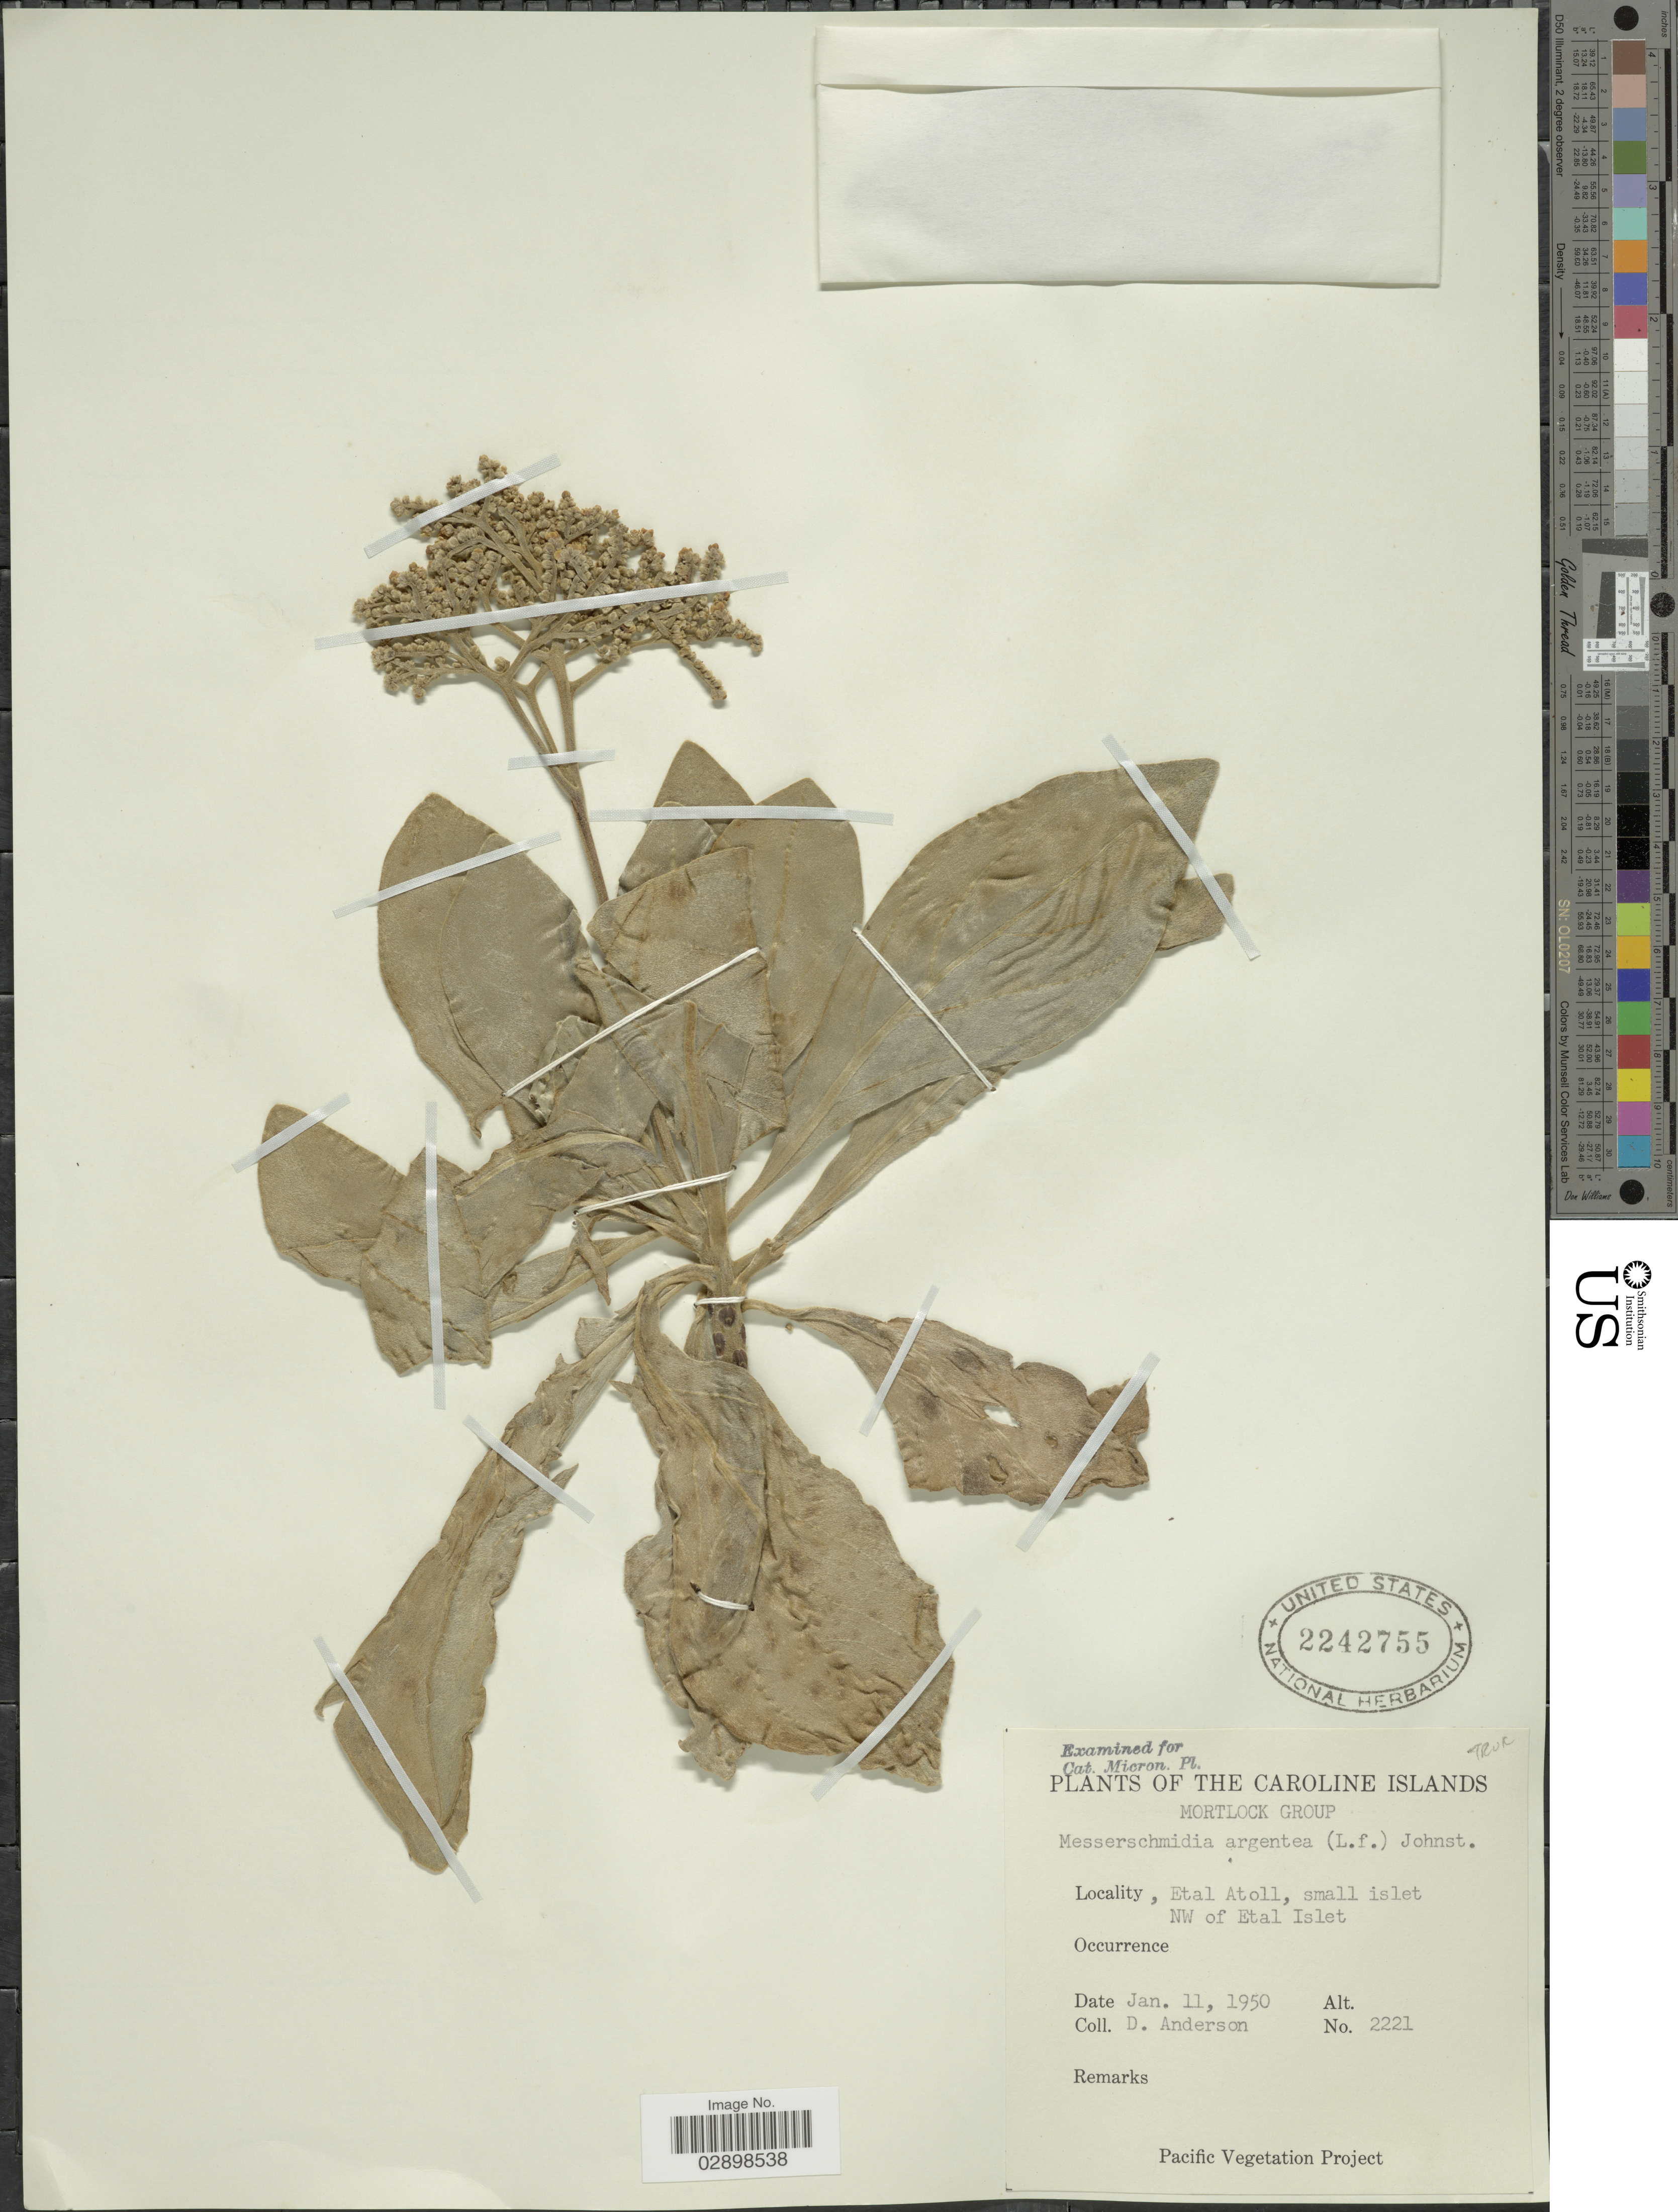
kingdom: Plantae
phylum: Tracheophyta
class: Magnoliopsida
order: Boraginales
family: Heliotropiaceae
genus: Heliotropium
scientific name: Heliotropium arboreum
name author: (Blanco) Mabberley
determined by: Wagner, W. L., (BOT), Smithsonian Institution - National Museum of Natural History (UNITED STATES)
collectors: D. Anderson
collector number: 2221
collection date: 1950-01-11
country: Micronesia, Federated States of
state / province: Truk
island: Etal Atoll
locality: Caroline Islands. Mortlock Group. Etal Atoll, small islet NW of Etal Islet.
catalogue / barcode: US 2242755